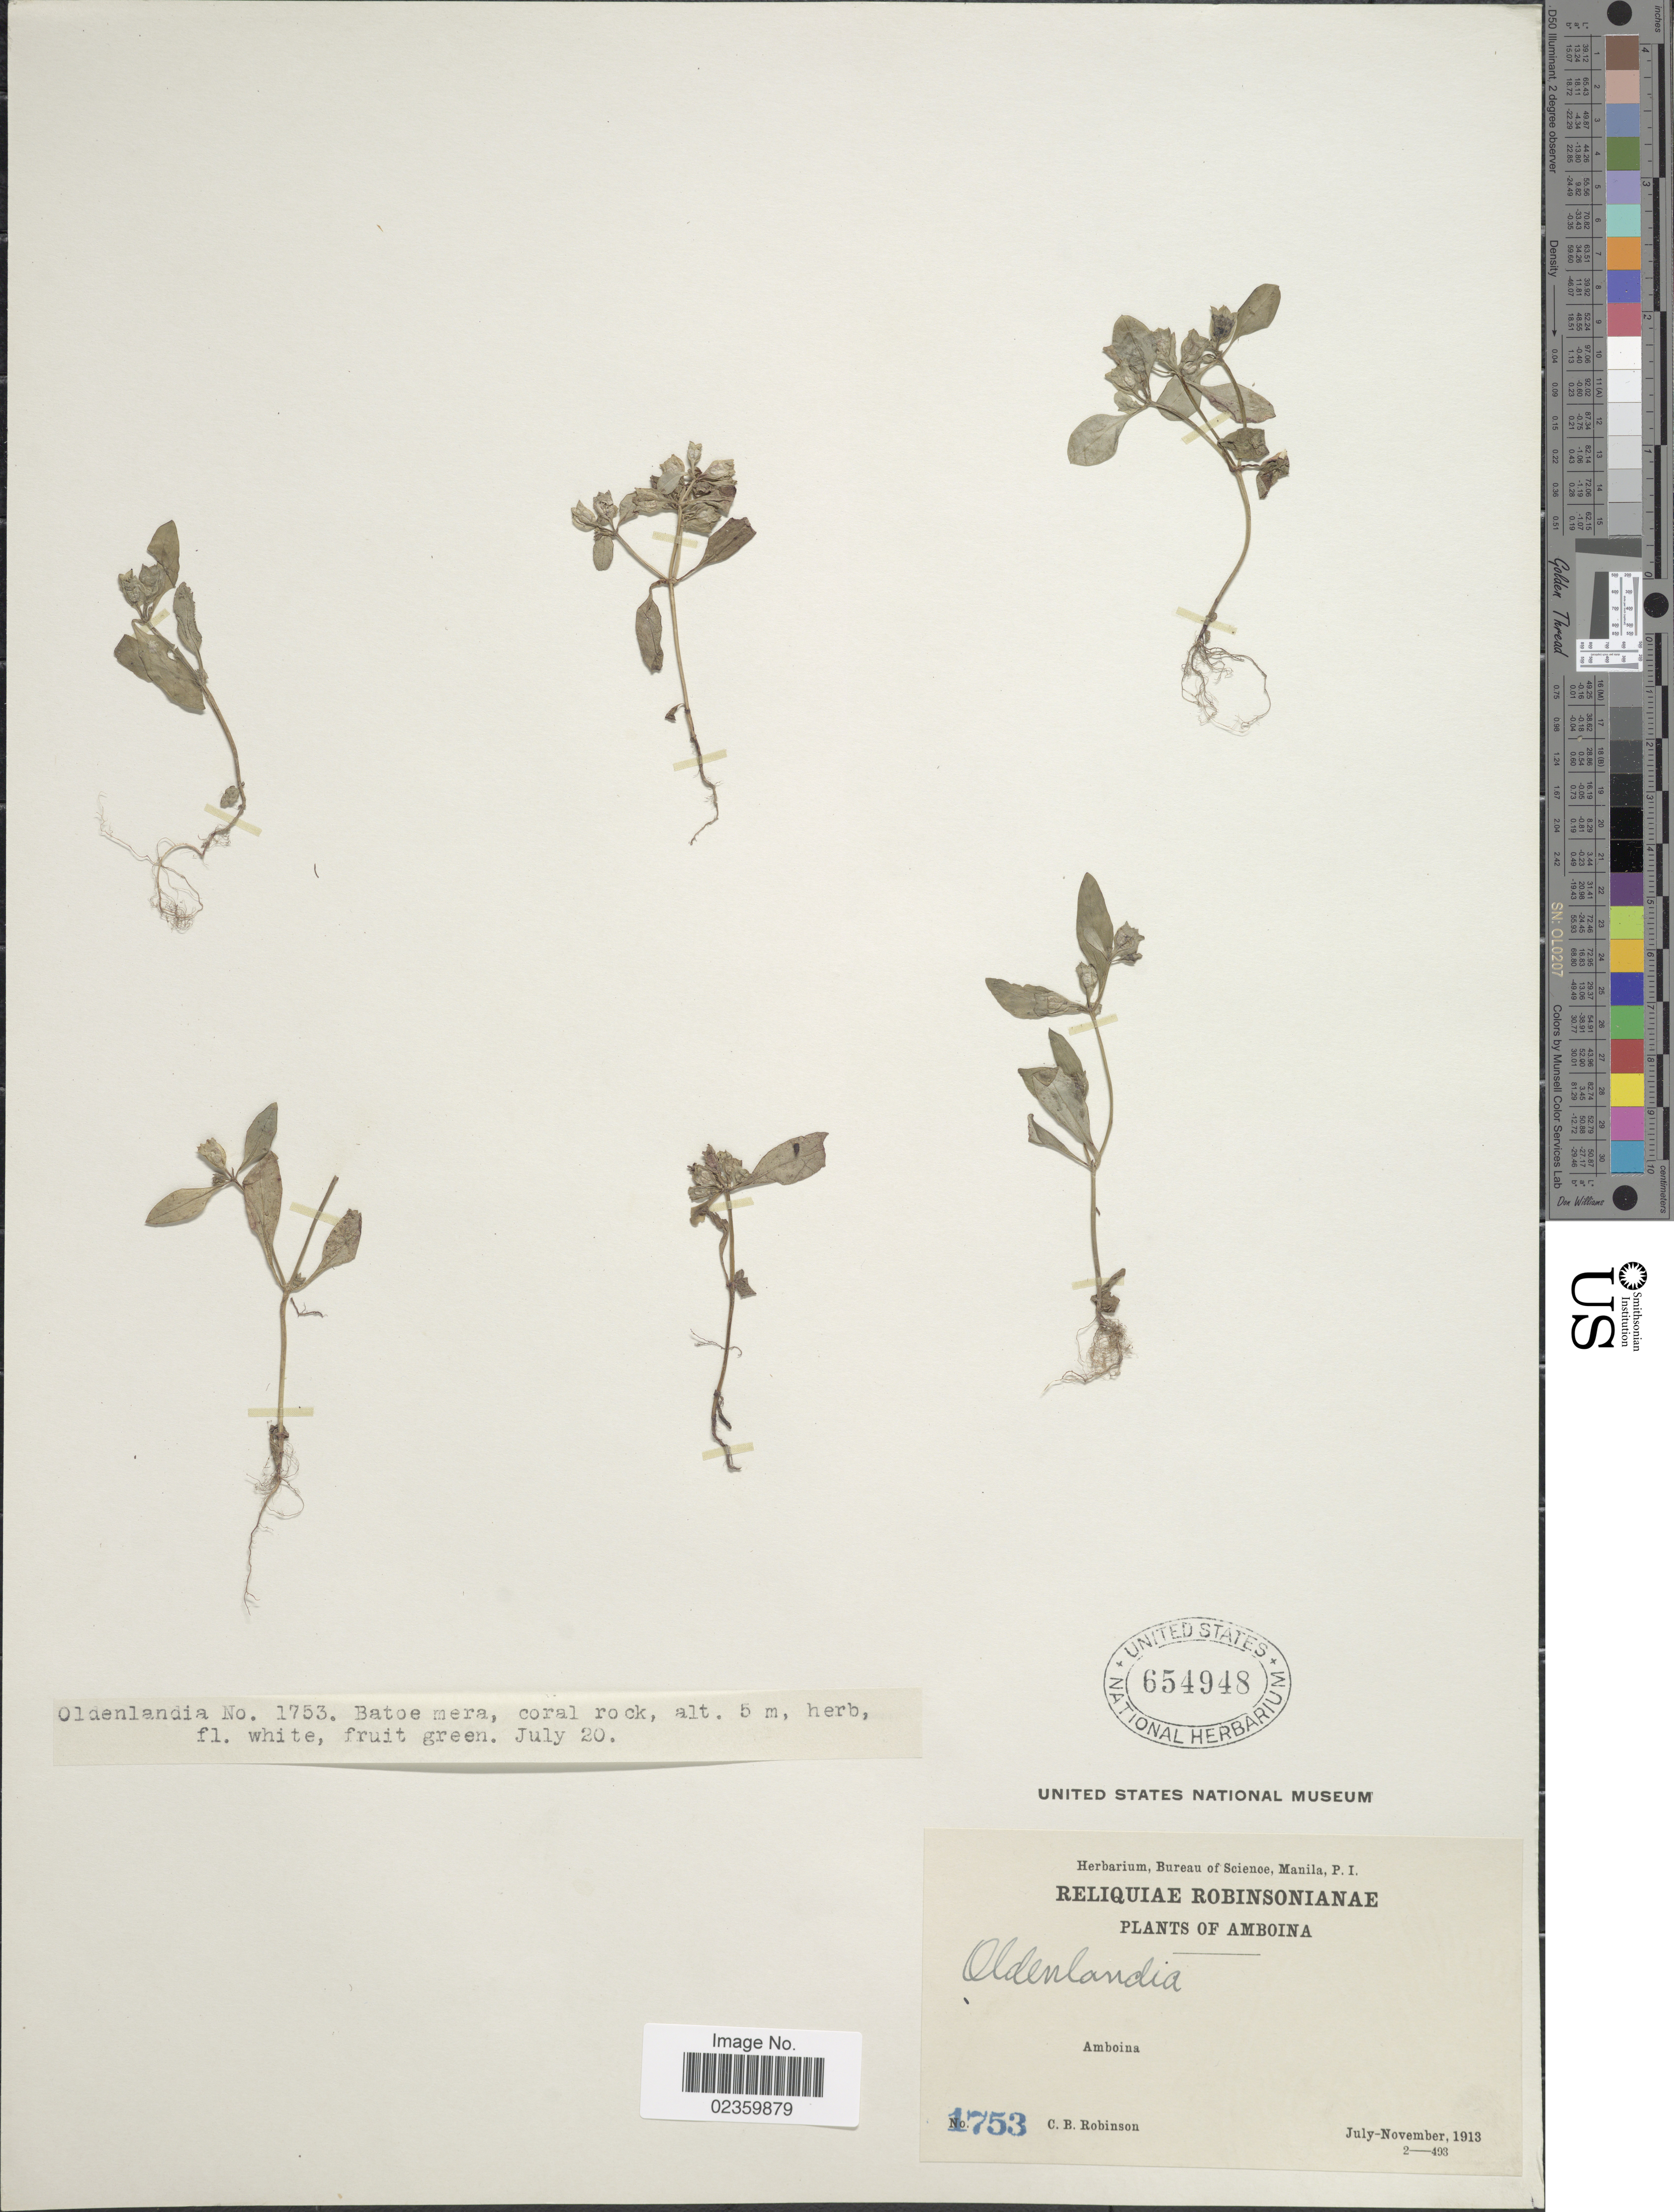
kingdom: Plantae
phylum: Tracheophyta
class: Magnoliopsida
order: Gentianales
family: Rubiaceae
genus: Leptopetalum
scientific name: Leptopetalum pteritum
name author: (Blume) Neupane & N. Wikstr.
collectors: C. Robinson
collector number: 1753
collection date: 1913-07/1913-11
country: Indonesia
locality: Amboina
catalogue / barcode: US 654948